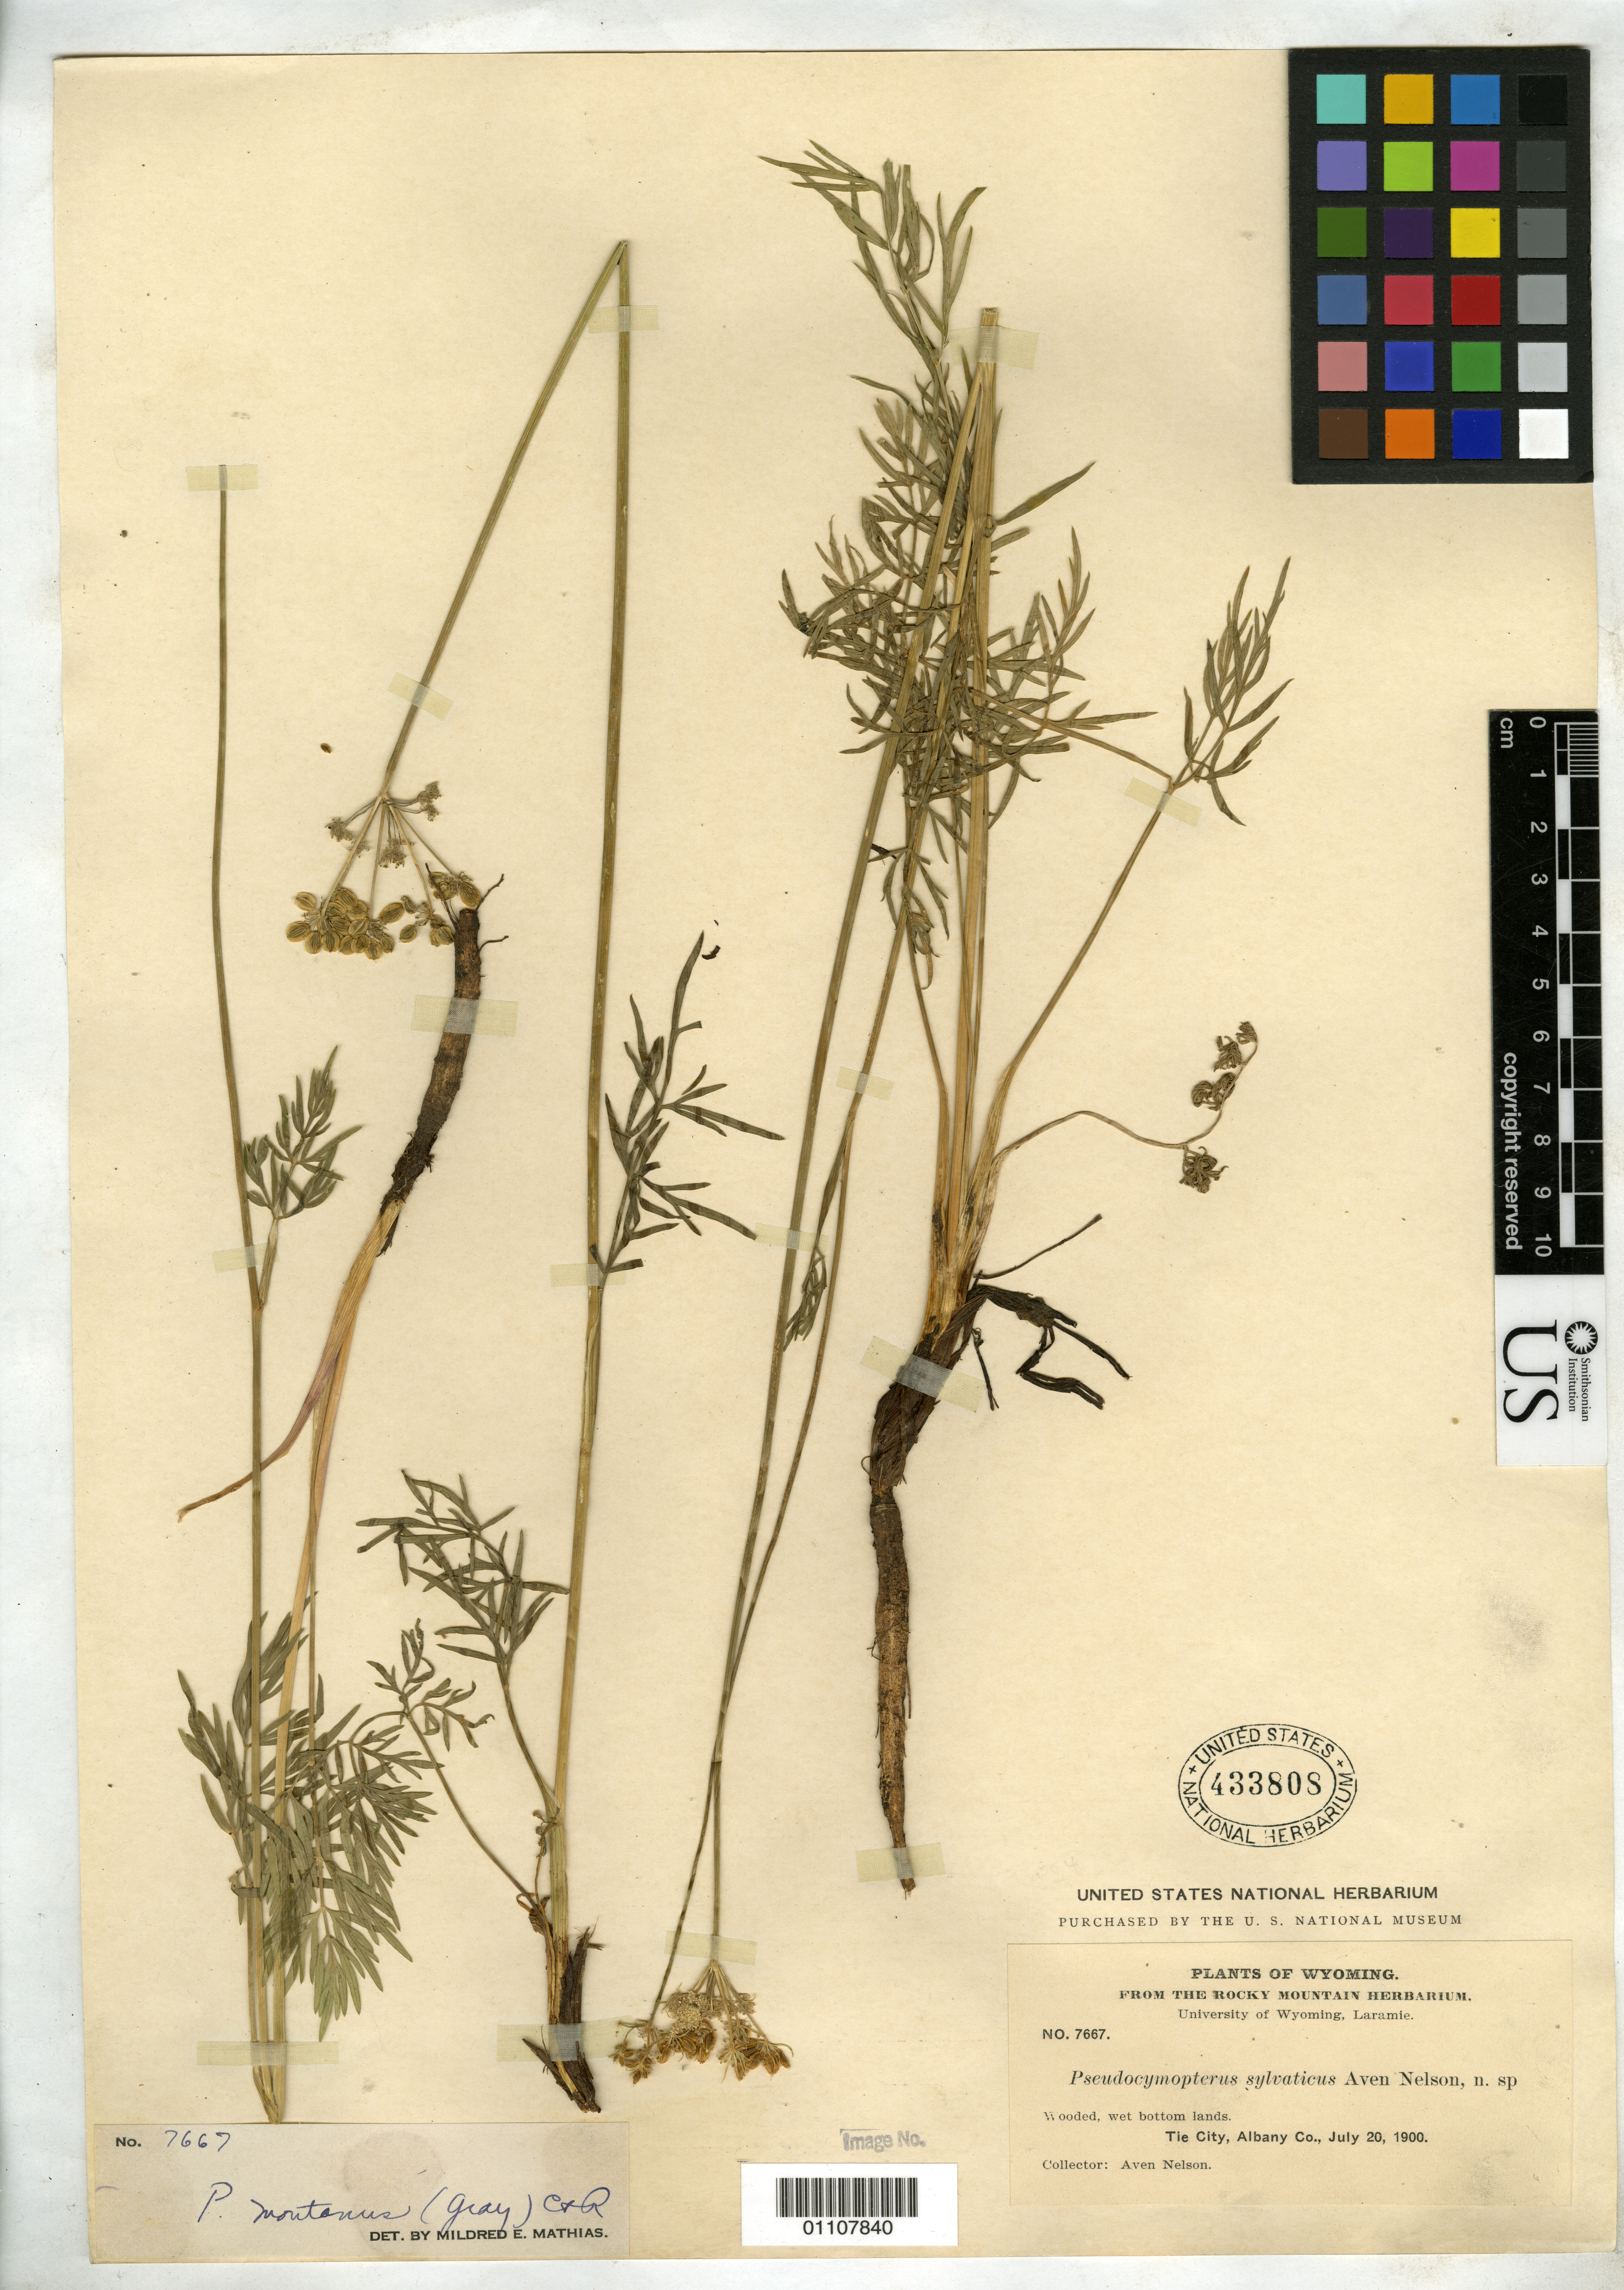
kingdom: Plantae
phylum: Tracheophyta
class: Magnoliopsida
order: Apiales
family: Apiaceae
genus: Pseudocymopterus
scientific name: Pseudocymopterus sylvatica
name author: A. Nelson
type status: Isotype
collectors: A. Nelson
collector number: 7667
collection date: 1900-07-20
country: United States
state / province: Wyoming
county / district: Albany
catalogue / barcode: US 433808